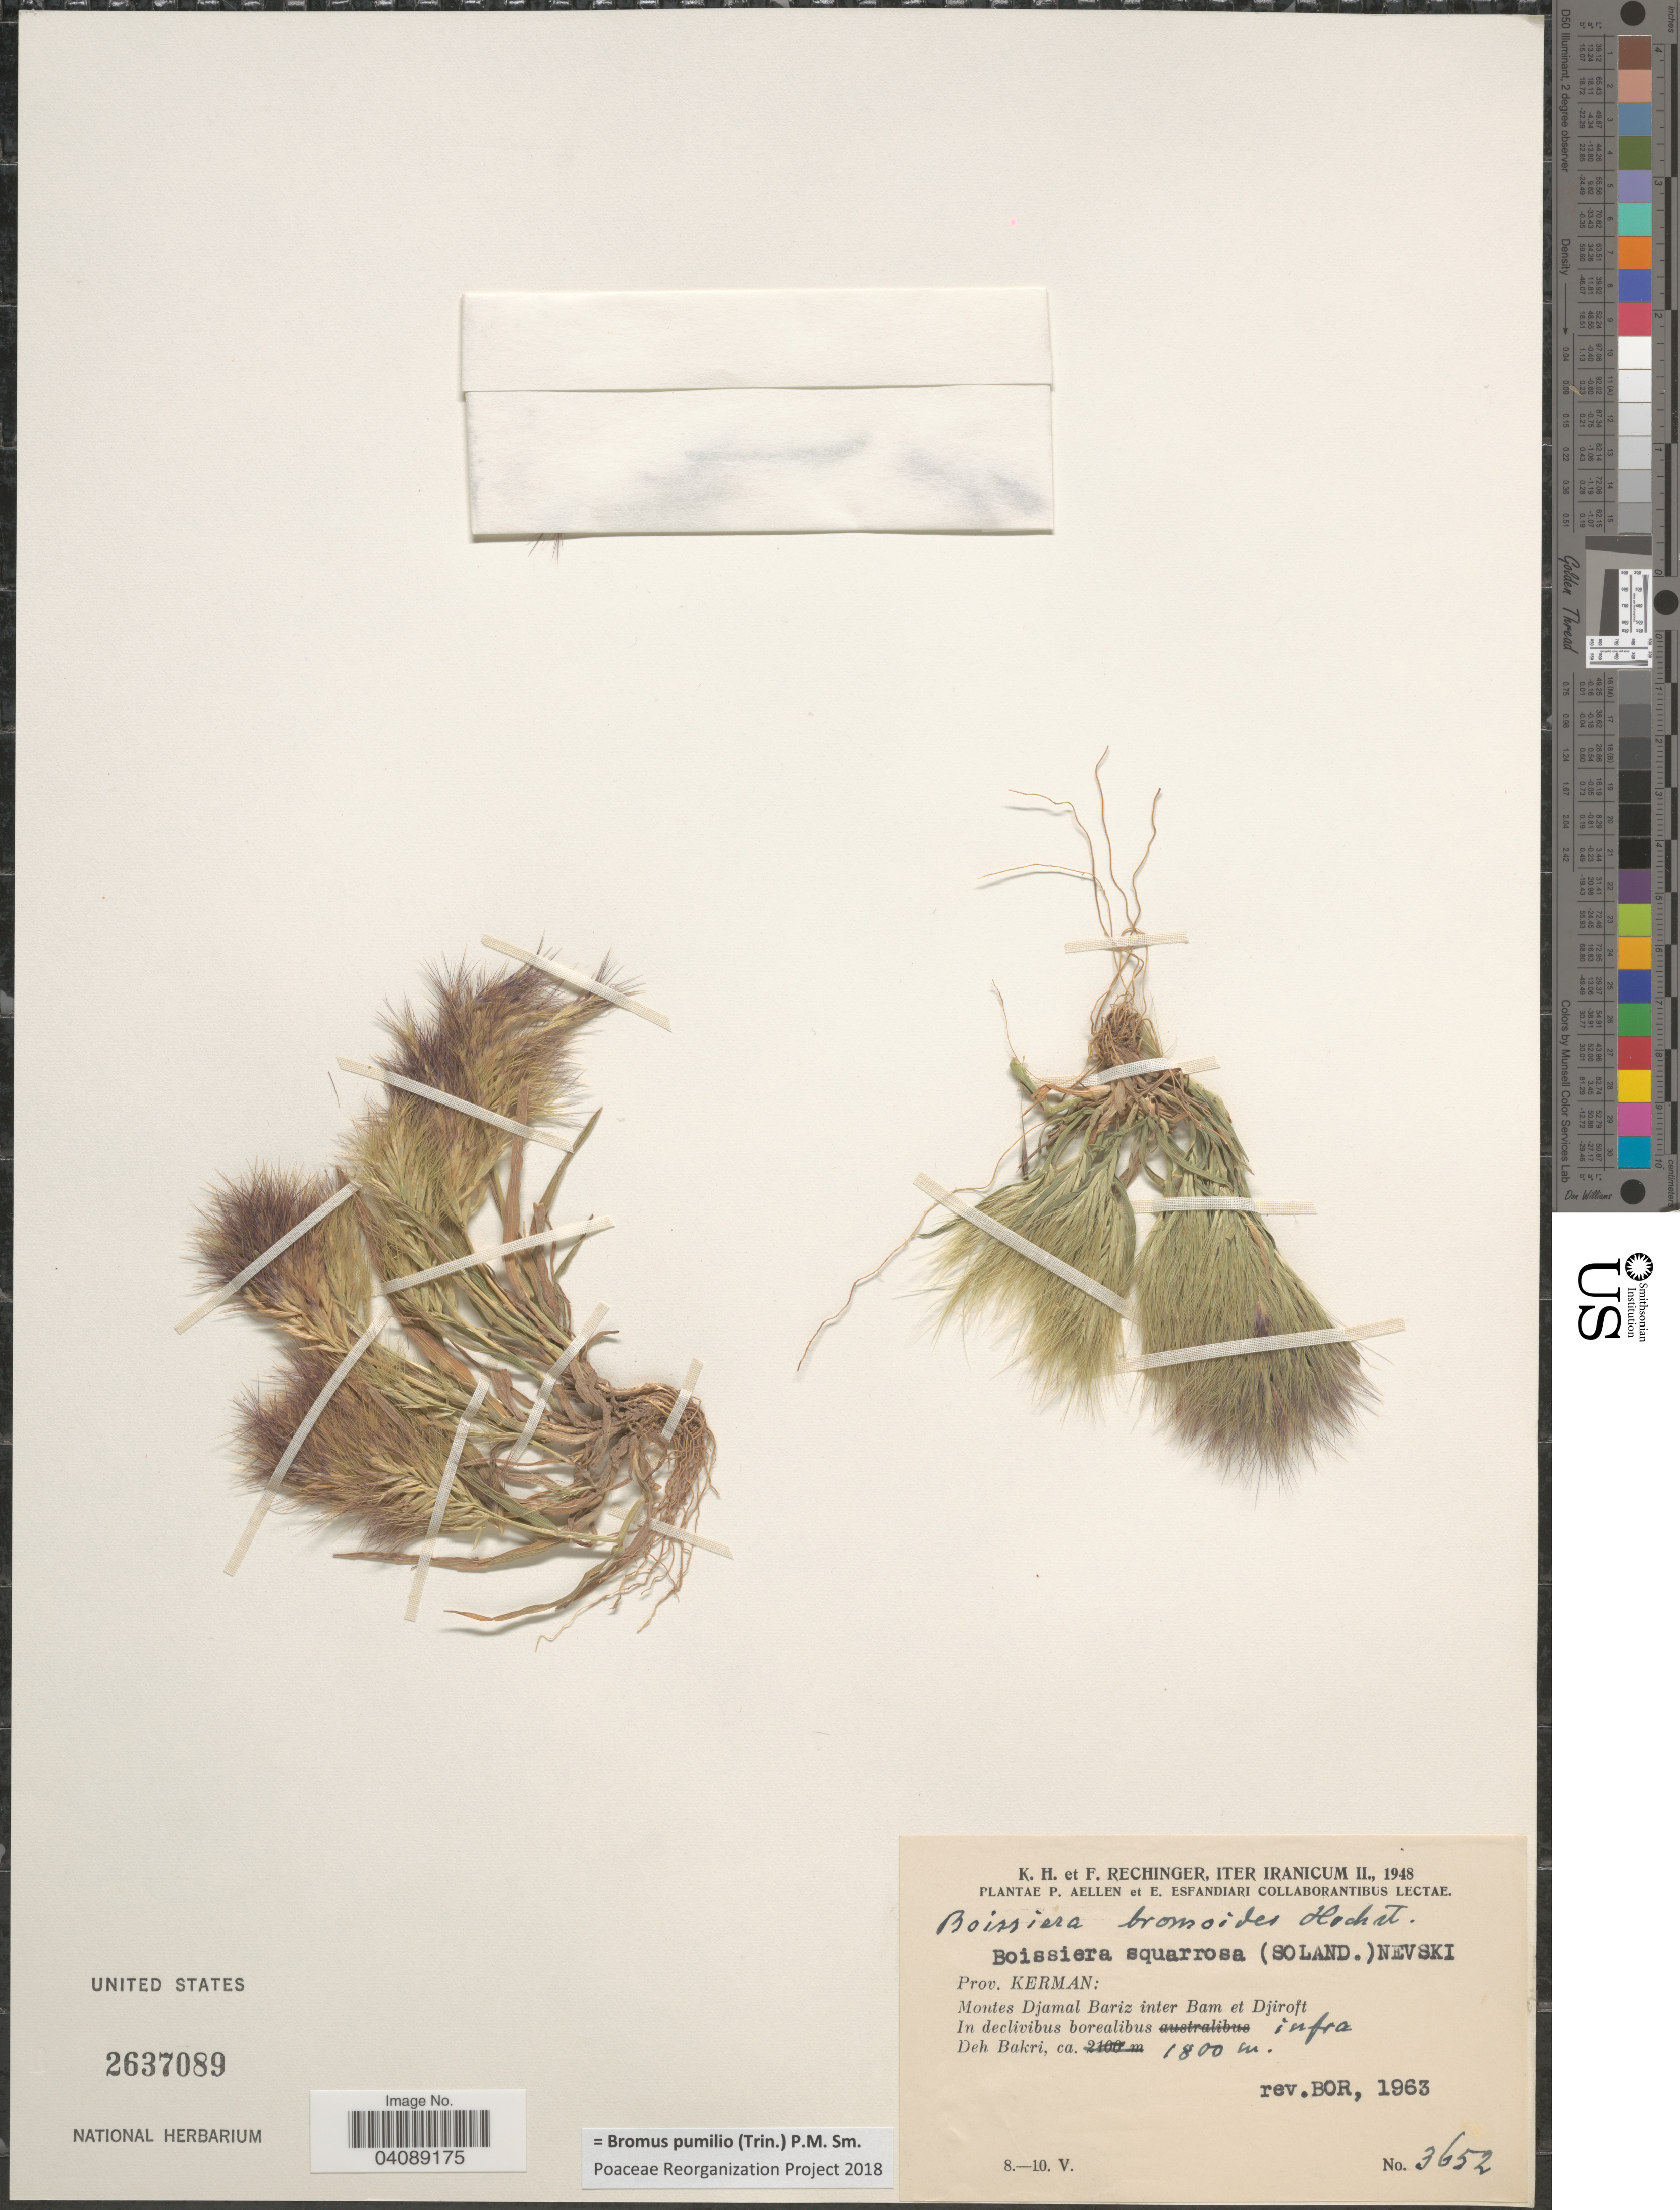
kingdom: Plantae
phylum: Tracheophyta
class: Liliopsida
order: Poales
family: Poaceae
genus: Bromus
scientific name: Bromus pumilio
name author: (Trin.) P.M. Sm.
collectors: K. H. Rechinger & F. Rechinger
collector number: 3652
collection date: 1948-05-08/1948-05-10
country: Iran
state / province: Kerman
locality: Iter Iranicum II., 1948. Montes Djamal Bariz inter Bam et Djiroft. In declivibus borealibus infra Deh Bakri.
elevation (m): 1800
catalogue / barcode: US 2637089